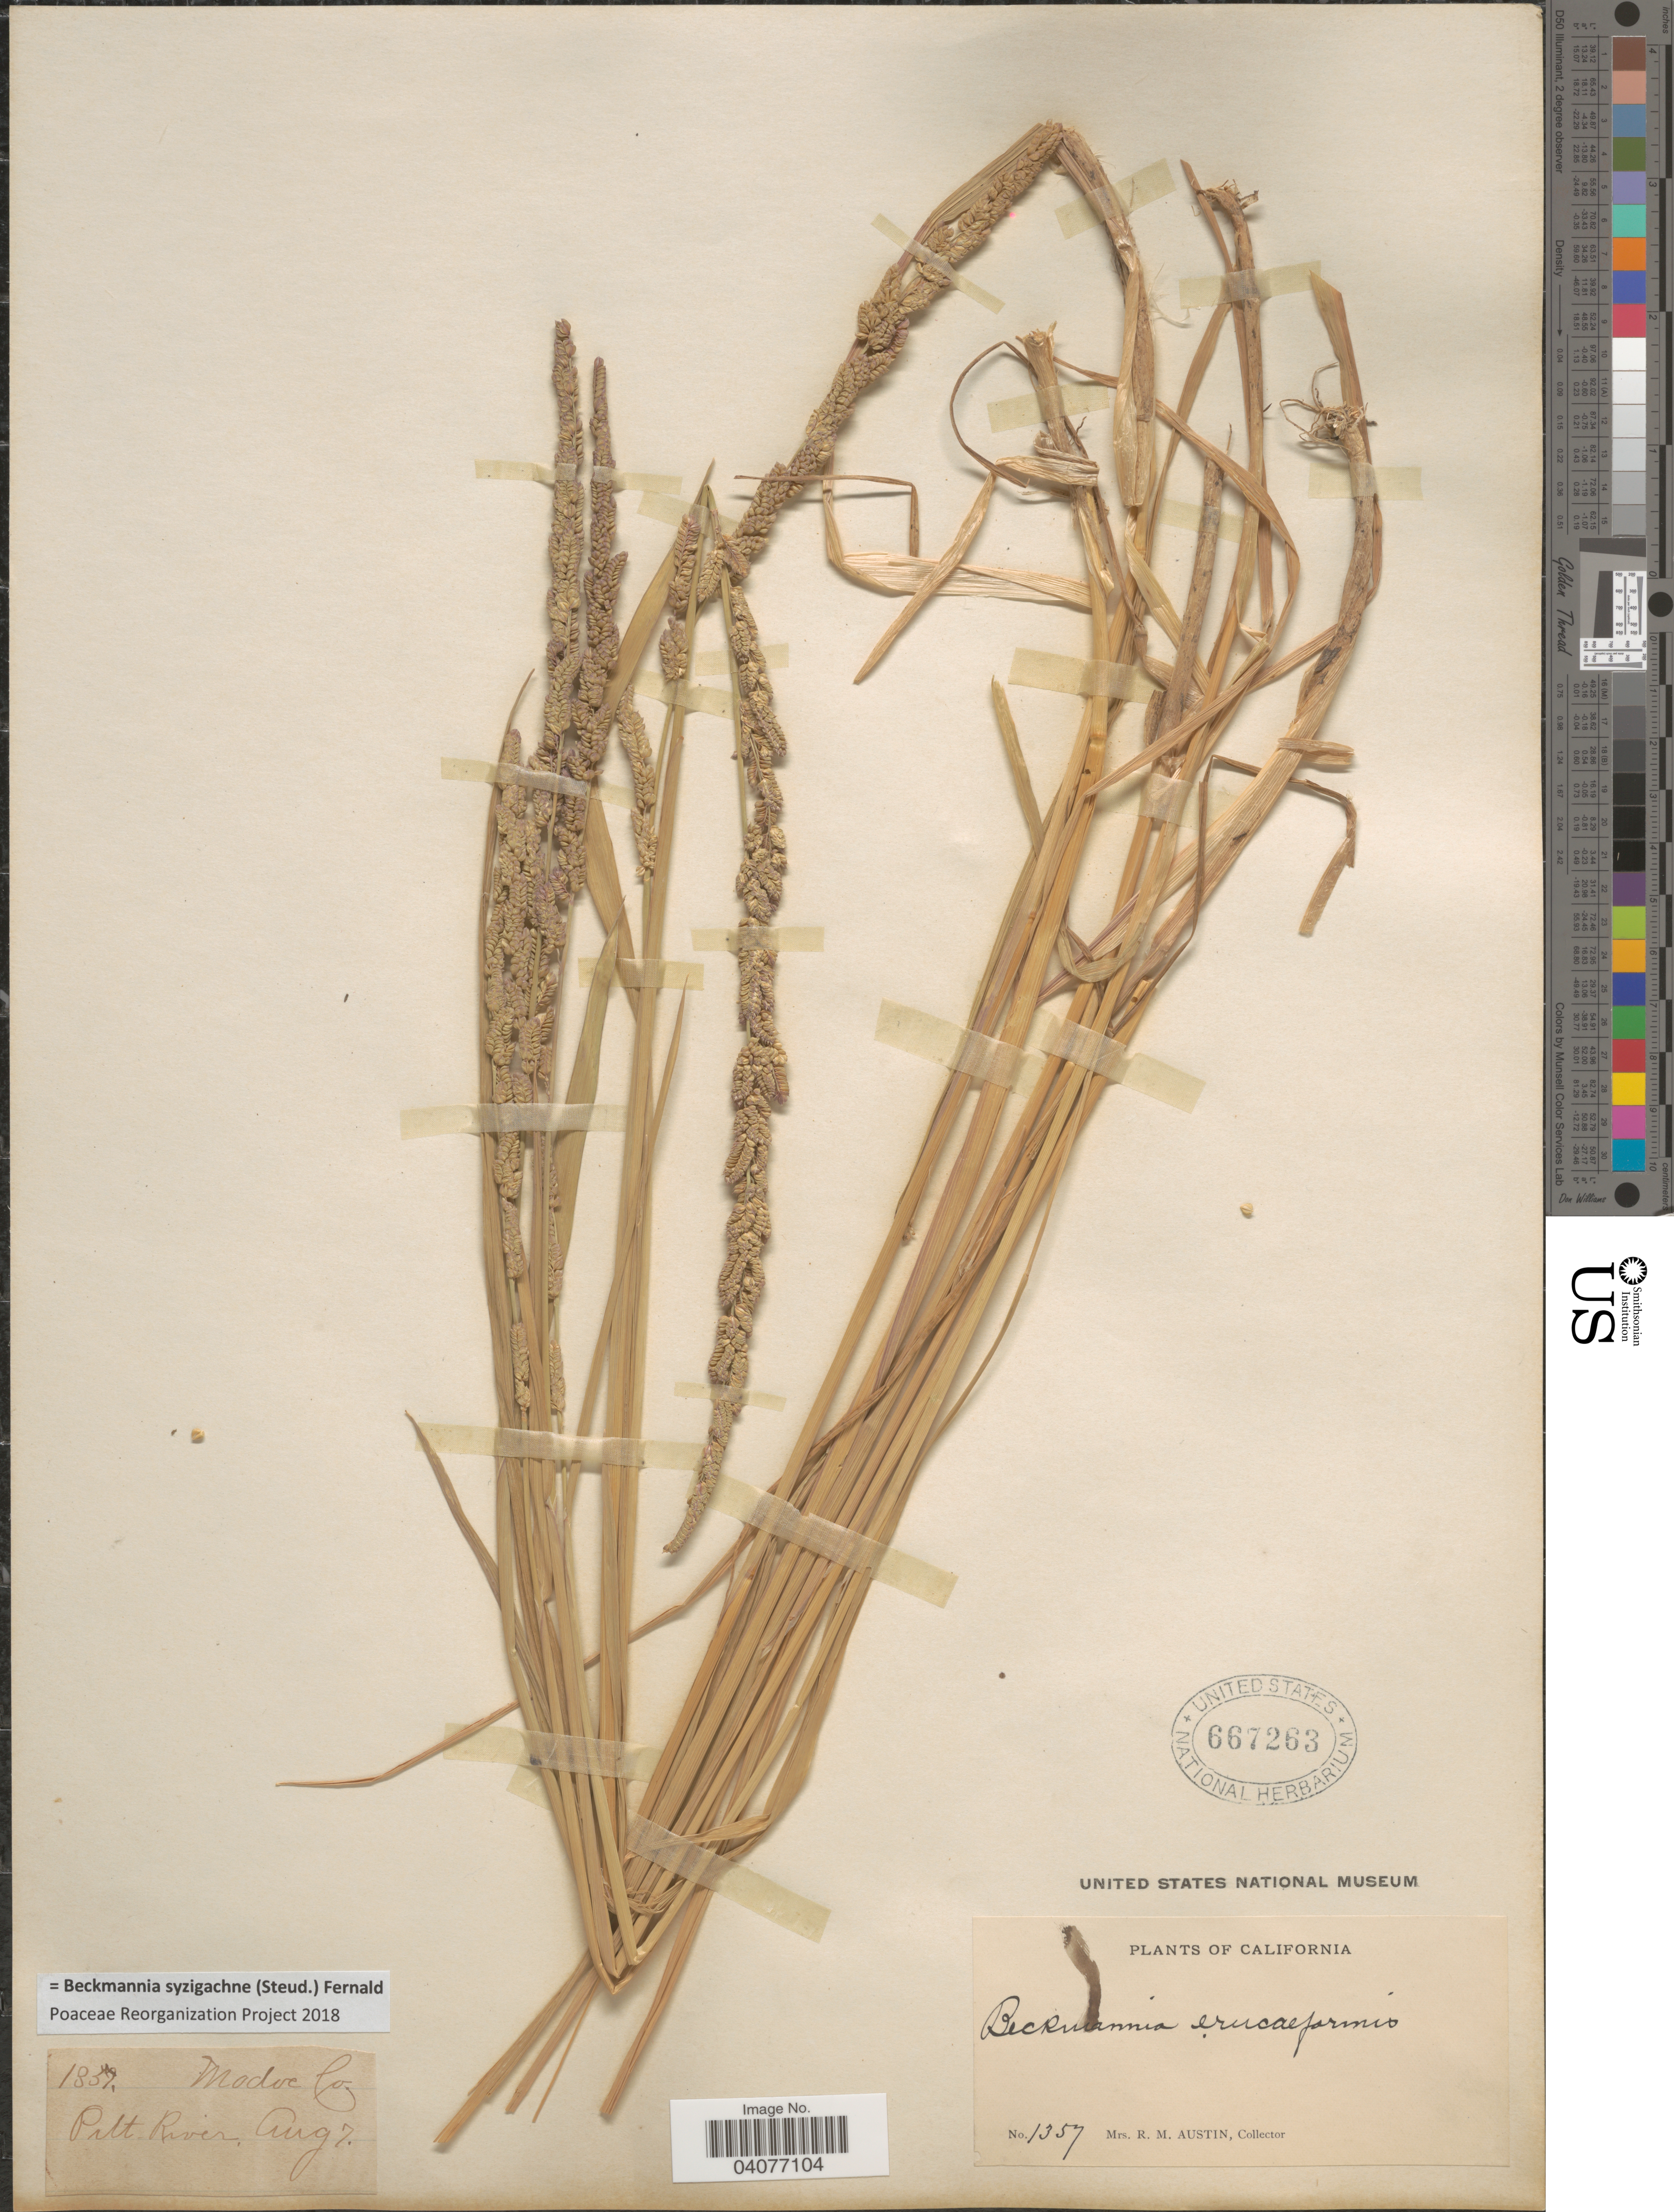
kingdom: Plantae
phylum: Tracheophyta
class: Liliopsida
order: Poales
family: Poaceae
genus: Beckmannia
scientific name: Beckmannia syzigachne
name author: (Steud.) Fernald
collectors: R. Austin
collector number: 1357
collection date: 1857-08-07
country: United States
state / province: California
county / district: Modoc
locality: Modoc County. Patt River.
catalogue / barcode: US 667263